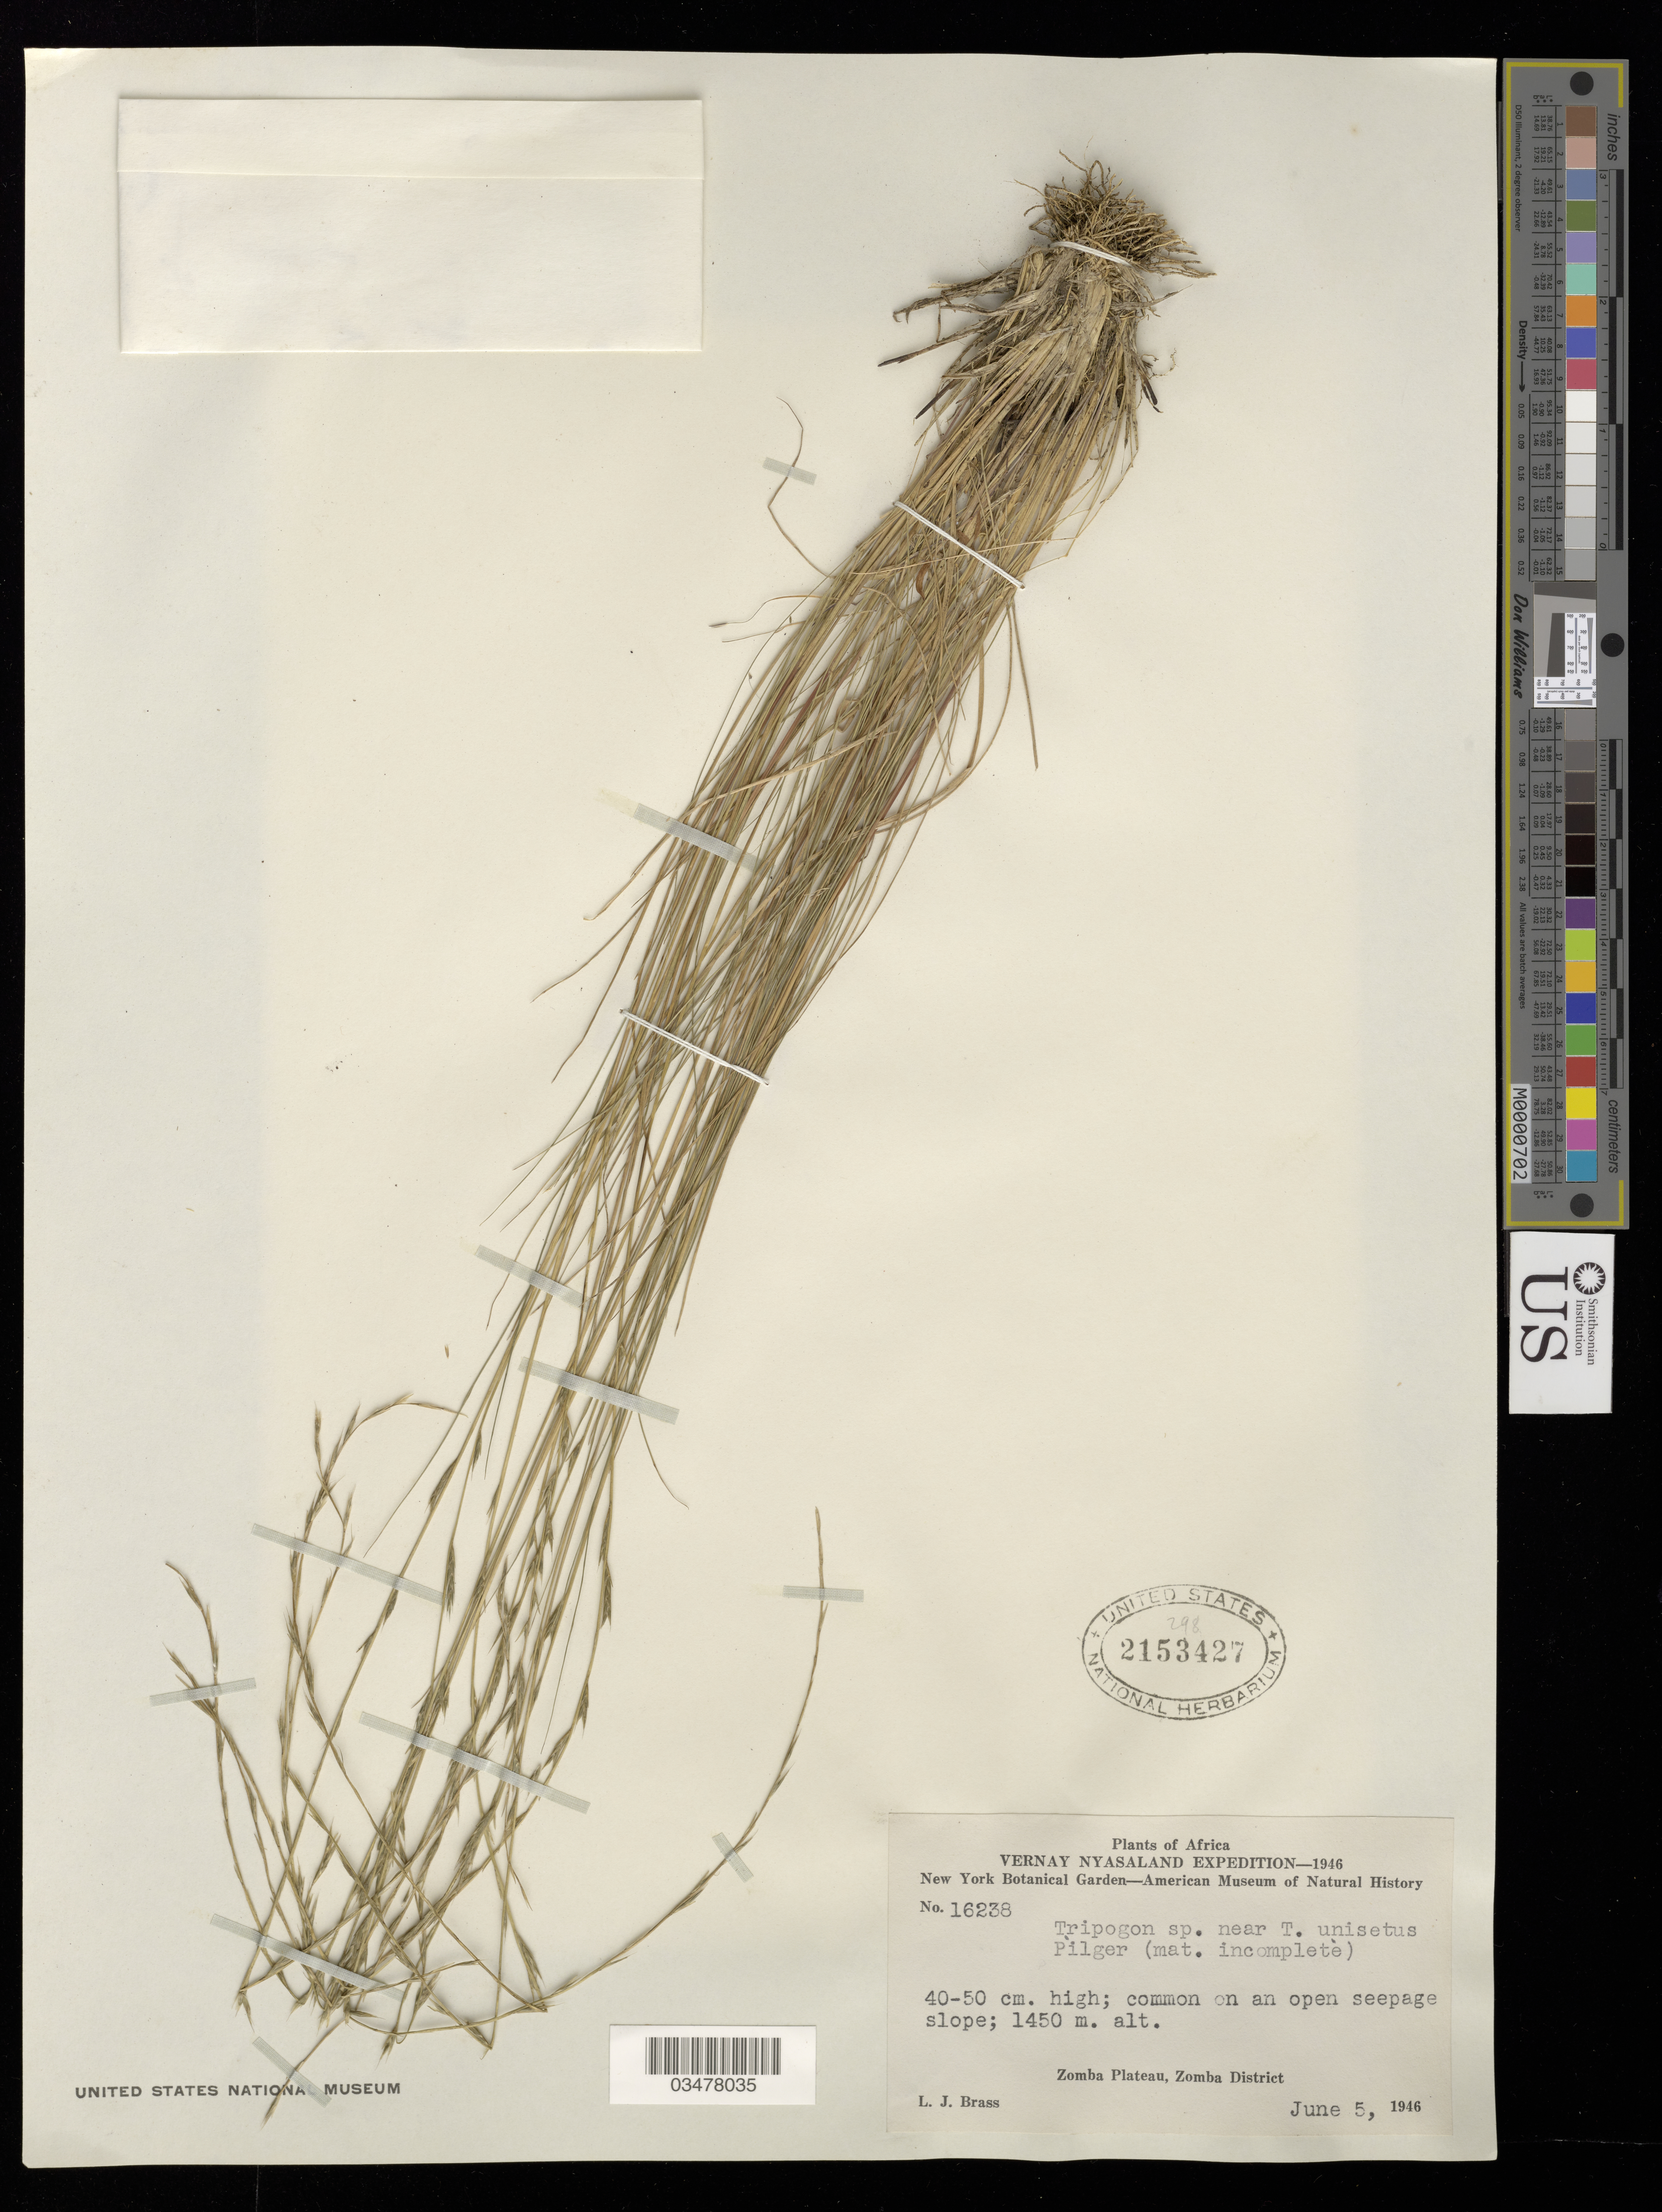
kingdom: Plantae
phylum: Tracheophyta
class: Liliopsida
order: Poales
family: Poaceae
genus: Tripogon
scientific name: Tripogon major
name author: Hook. f.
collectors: L. J. Brass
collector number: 16238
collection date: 1946-06-05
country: Malawi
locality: Vernay Nyasaland, Zomba Plateau, Zomba District.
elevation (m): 1450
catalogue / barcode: US 2153427